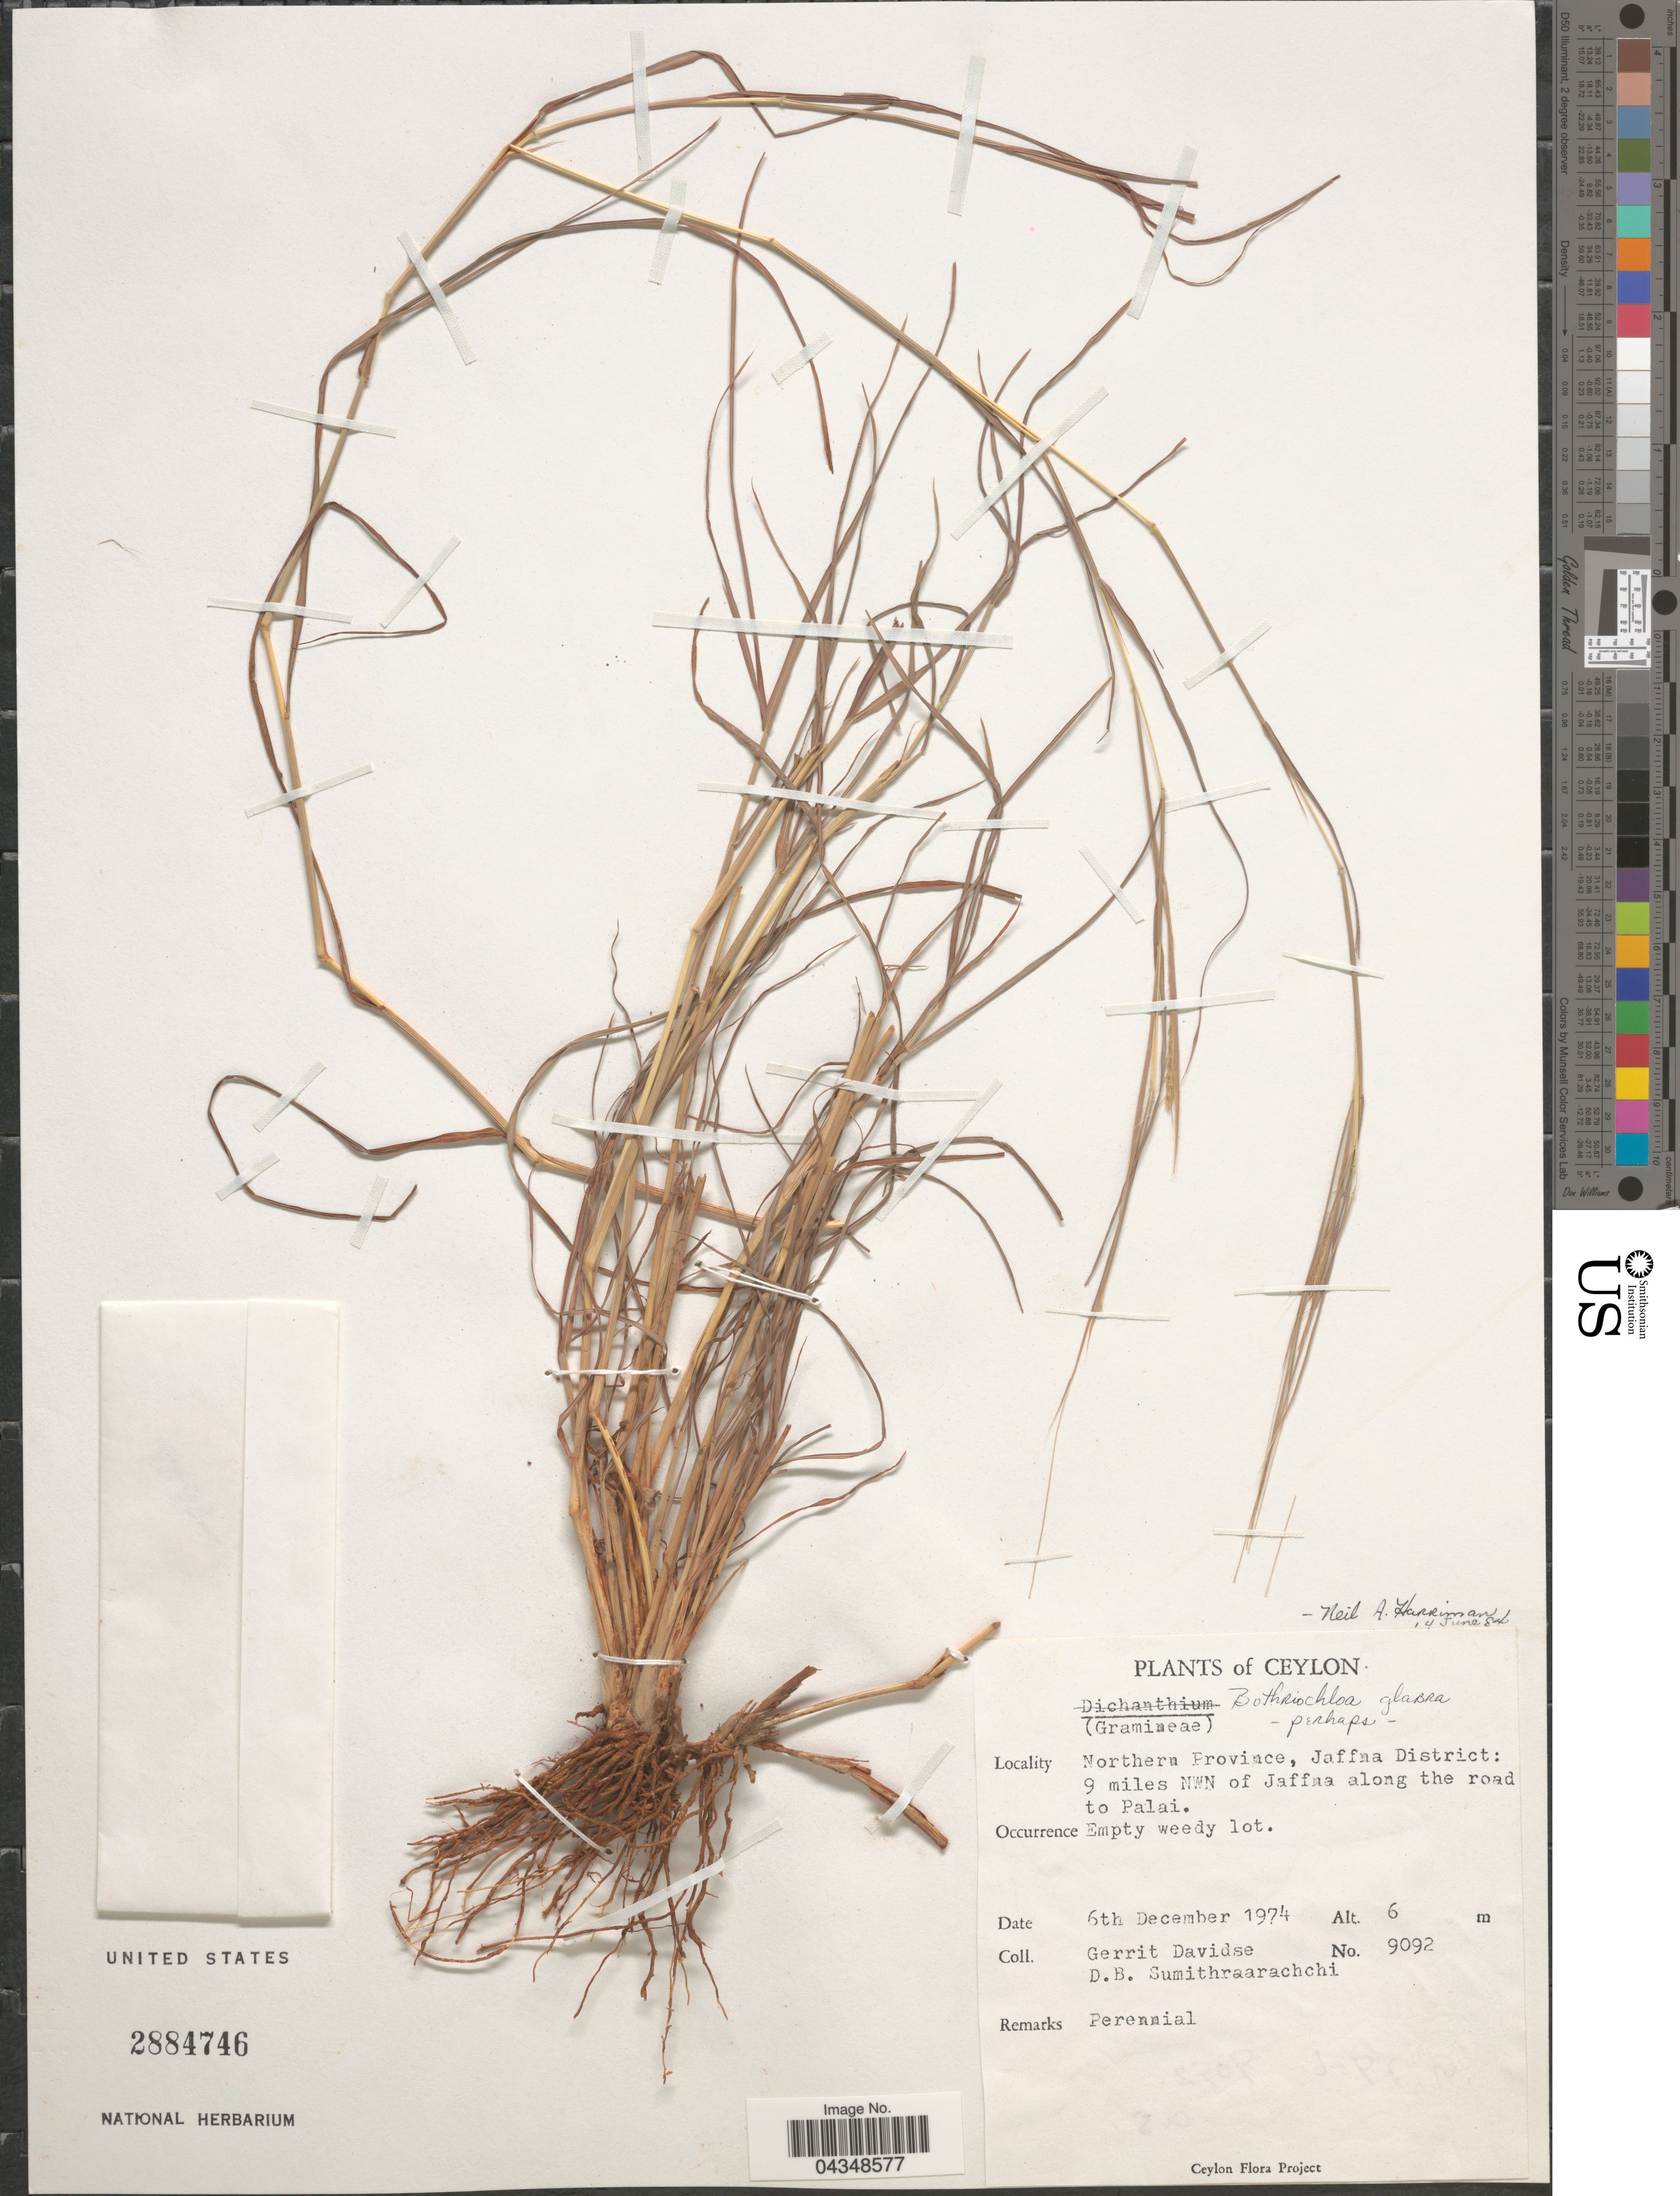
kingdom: Plantae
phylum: Tracheophyta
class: Liliopsida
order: Poales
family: Poaceae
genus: Bothriochloa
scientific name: Bothriochloa bladhii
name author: (Retz.) S.T. Blake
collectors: G. Davidse & D. B. Sumithraarachchi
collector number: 9092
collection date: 1974-12-06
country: Sri Lanka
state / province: Northern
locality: Ceylon. Northern Province, Jaffna District: 9 miles NWN of Jaffna along the road to Palai.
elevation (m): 6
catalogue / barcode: US 2884746